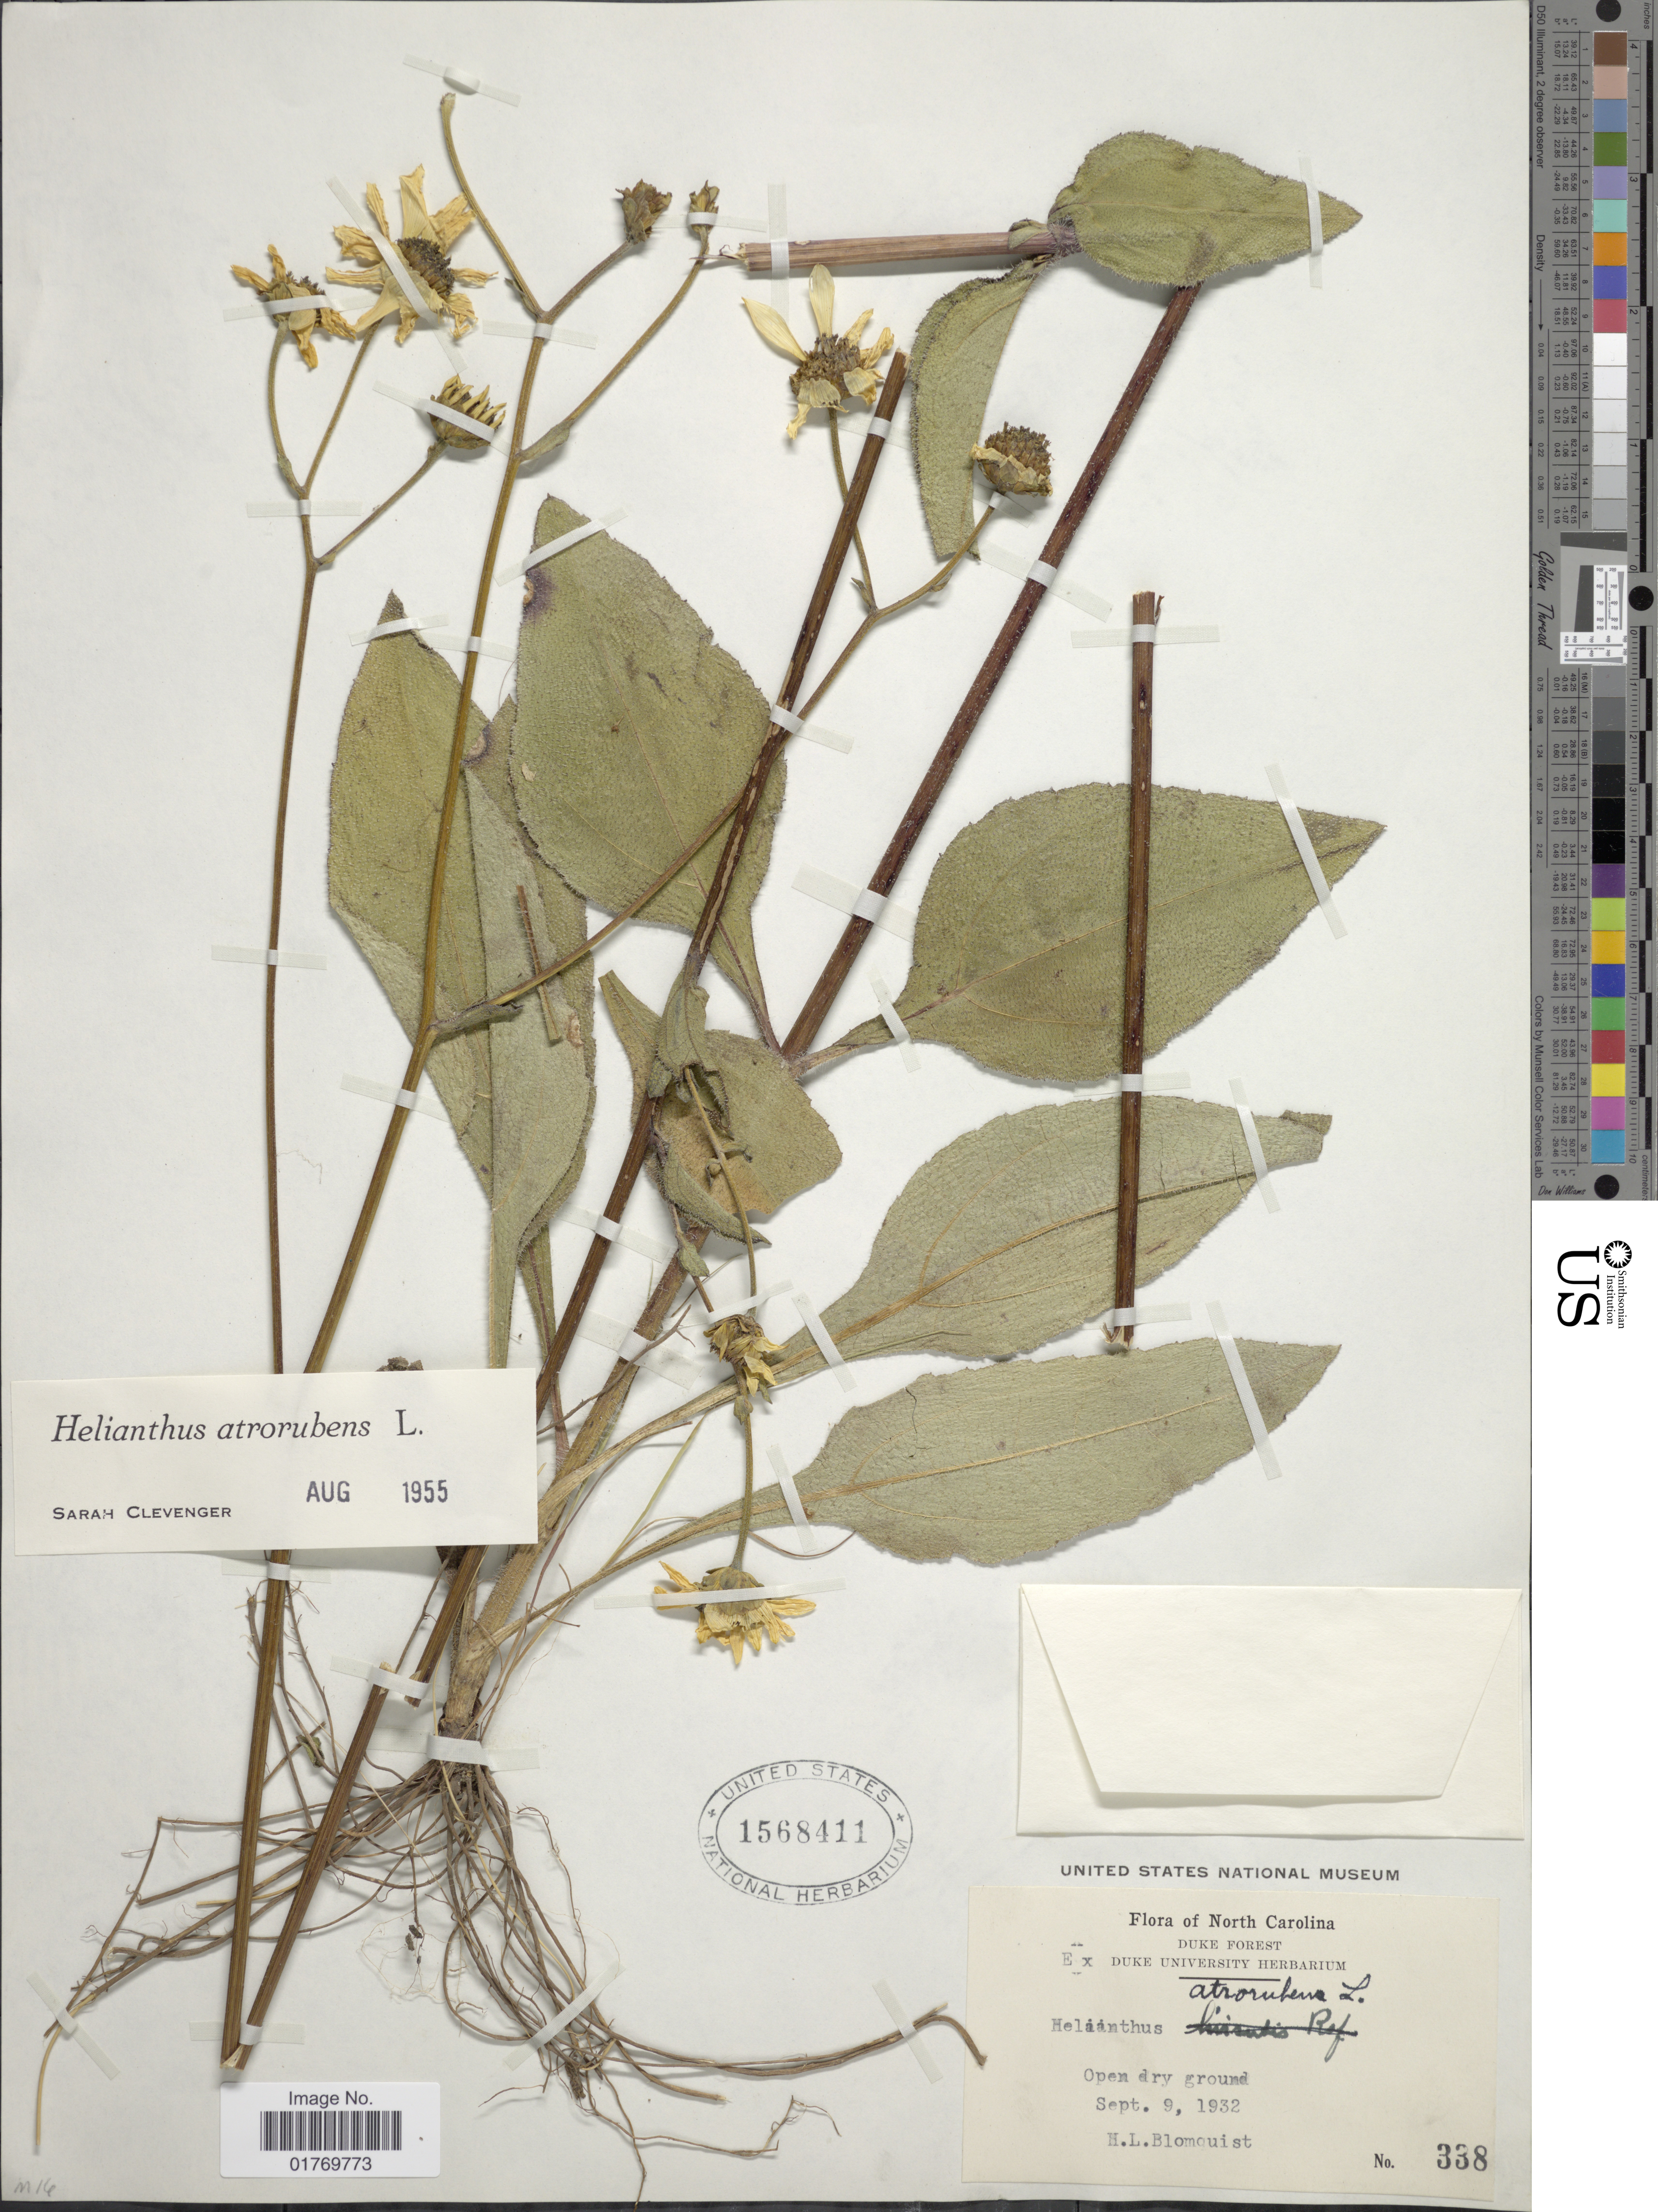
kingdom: Plantae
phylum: Tracheophyta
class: Magnoliopsida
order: Asterales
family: Asteraceae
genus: Helianthus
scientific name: Helianthus atrorubens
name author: L.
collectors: H. Blomquist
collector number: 338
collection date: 1932-09-09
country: United States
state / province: North Carolina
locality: Duke Forest [unsure placement]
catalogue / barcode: US 1568411